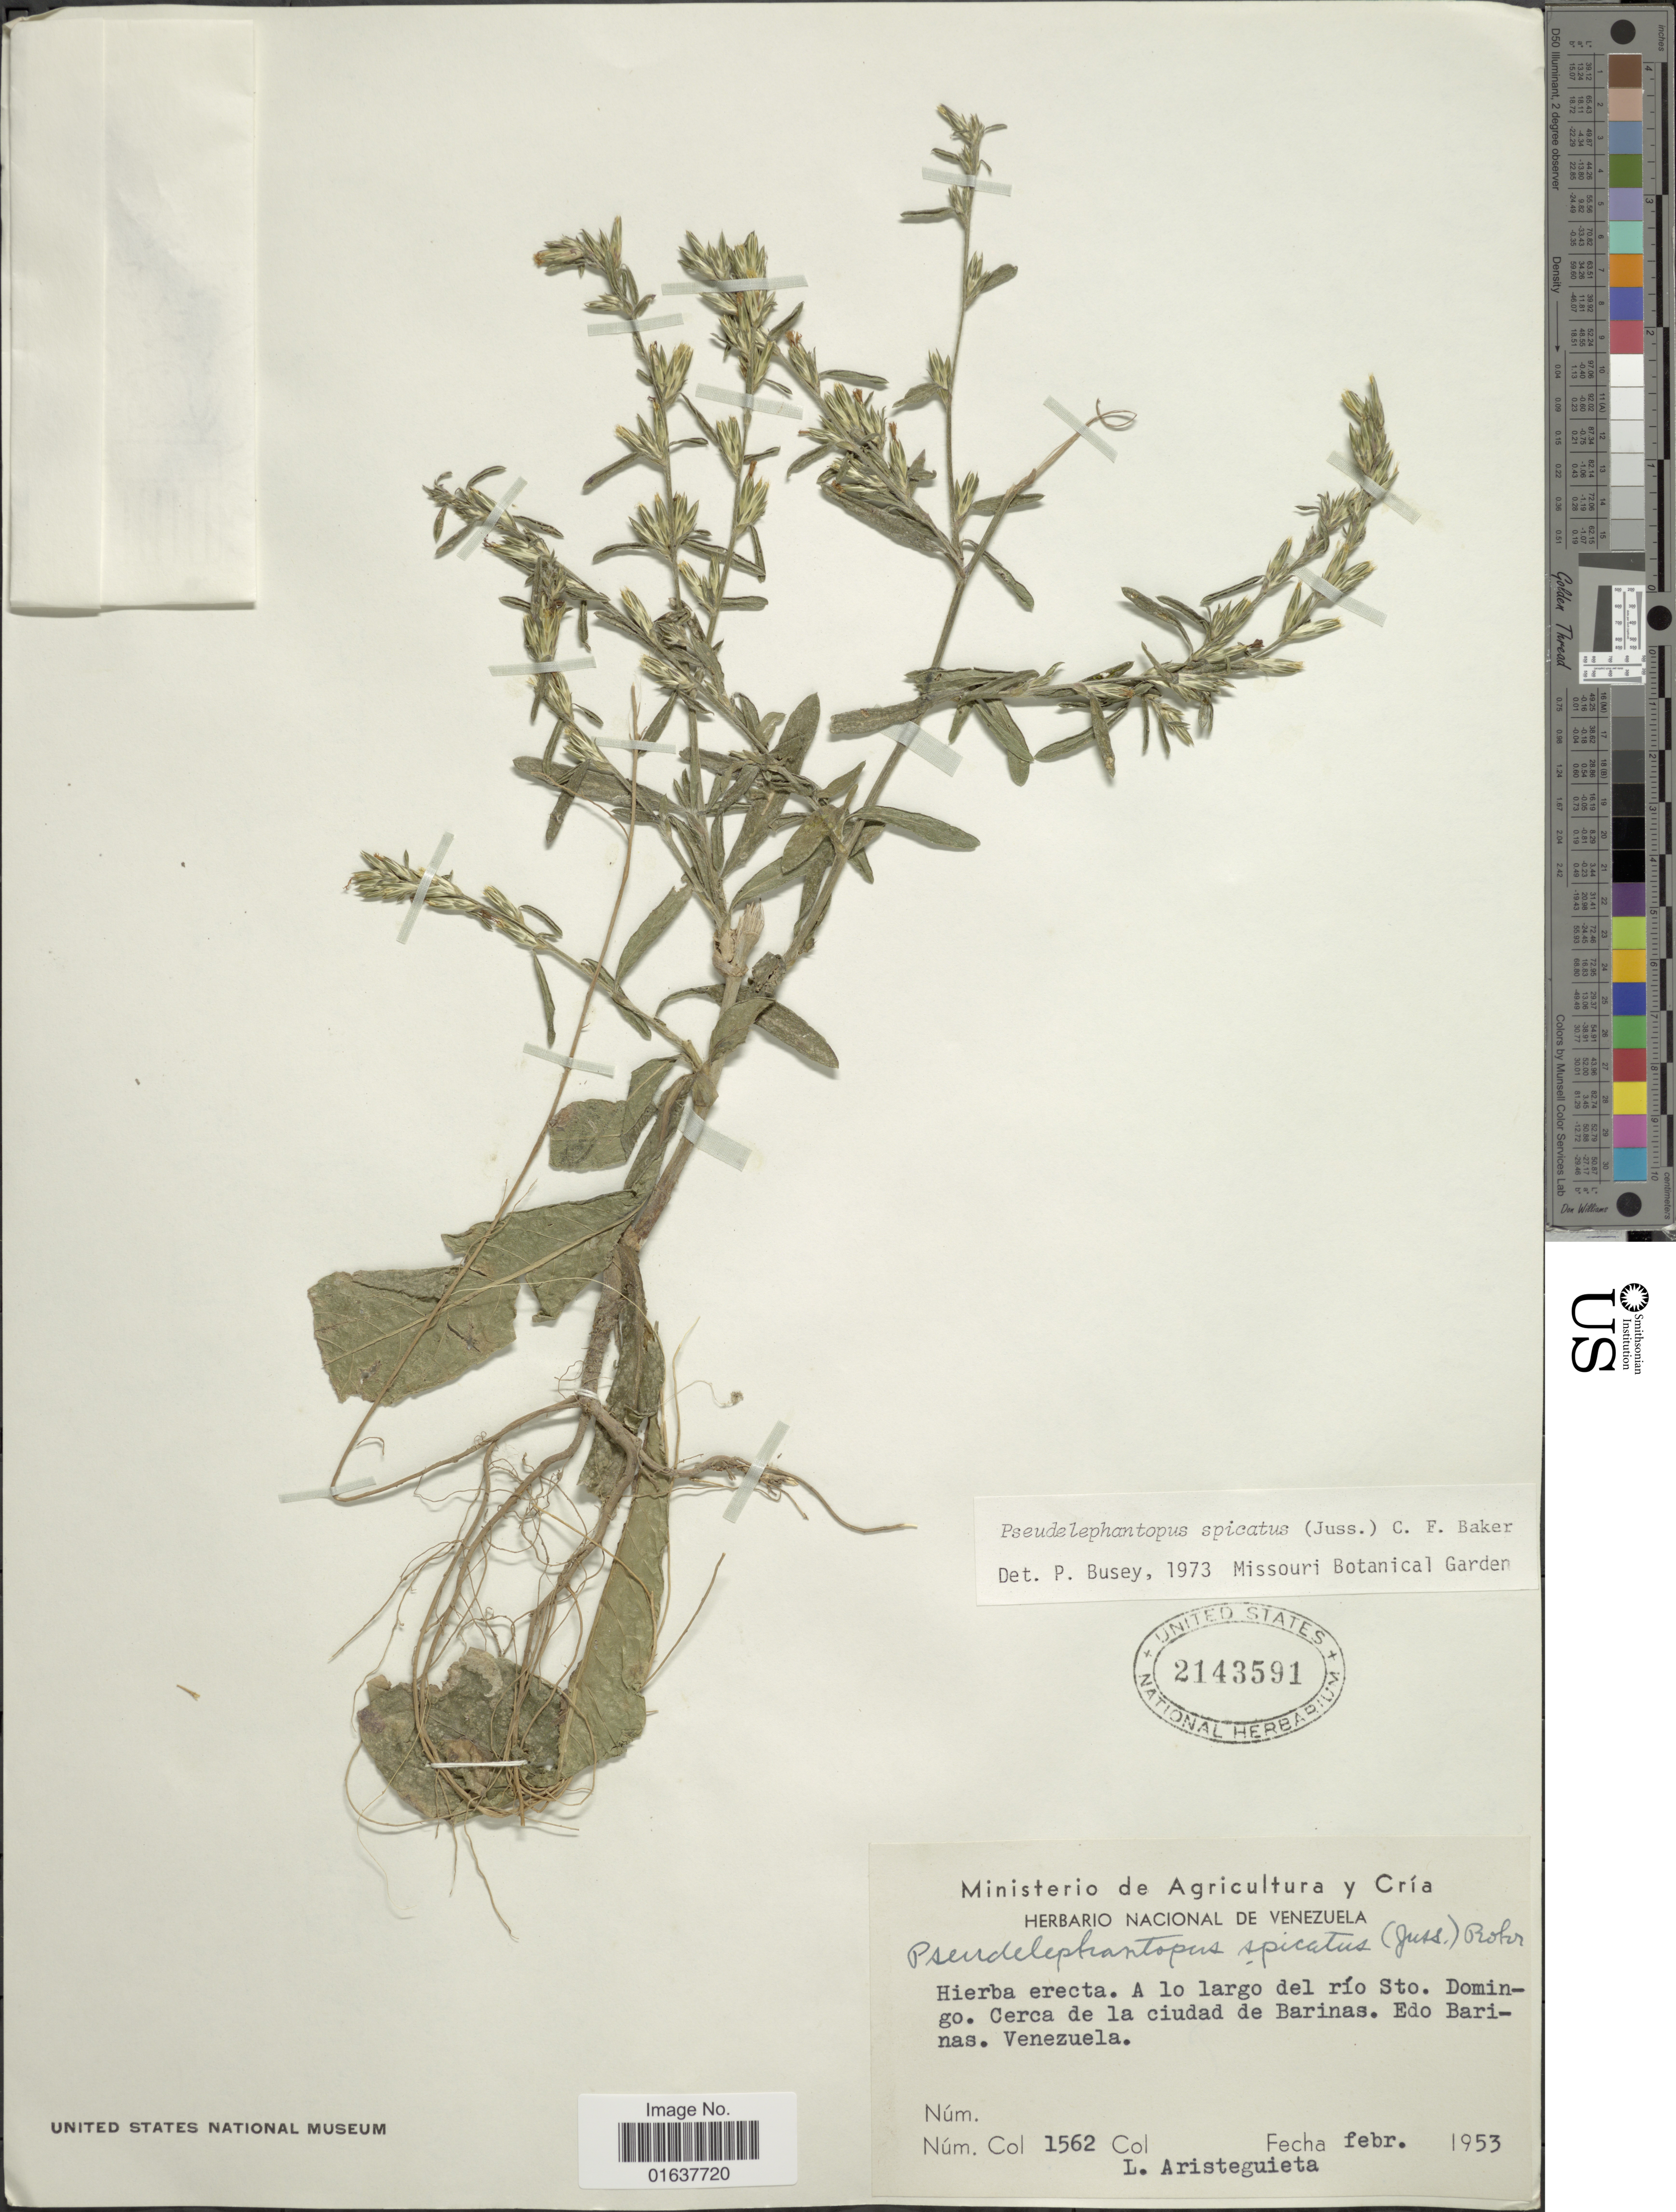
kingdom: Plantae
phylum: Tracheophyta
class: Magnoliopsida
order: Asterales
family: Asteraceae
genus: Pseudelephantopus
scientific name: Pseudelephantopus spicatus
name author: (Juss. ex Aubl.) C.F. Baker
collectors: L. Aristeguieta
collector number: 1562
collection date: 1953-02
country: Venezuela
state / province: Barinas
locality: A lo largo del rio Sto. Domino. Cerca de la ciudad de Barinas. Edo Barinas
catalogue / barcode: US 2143591